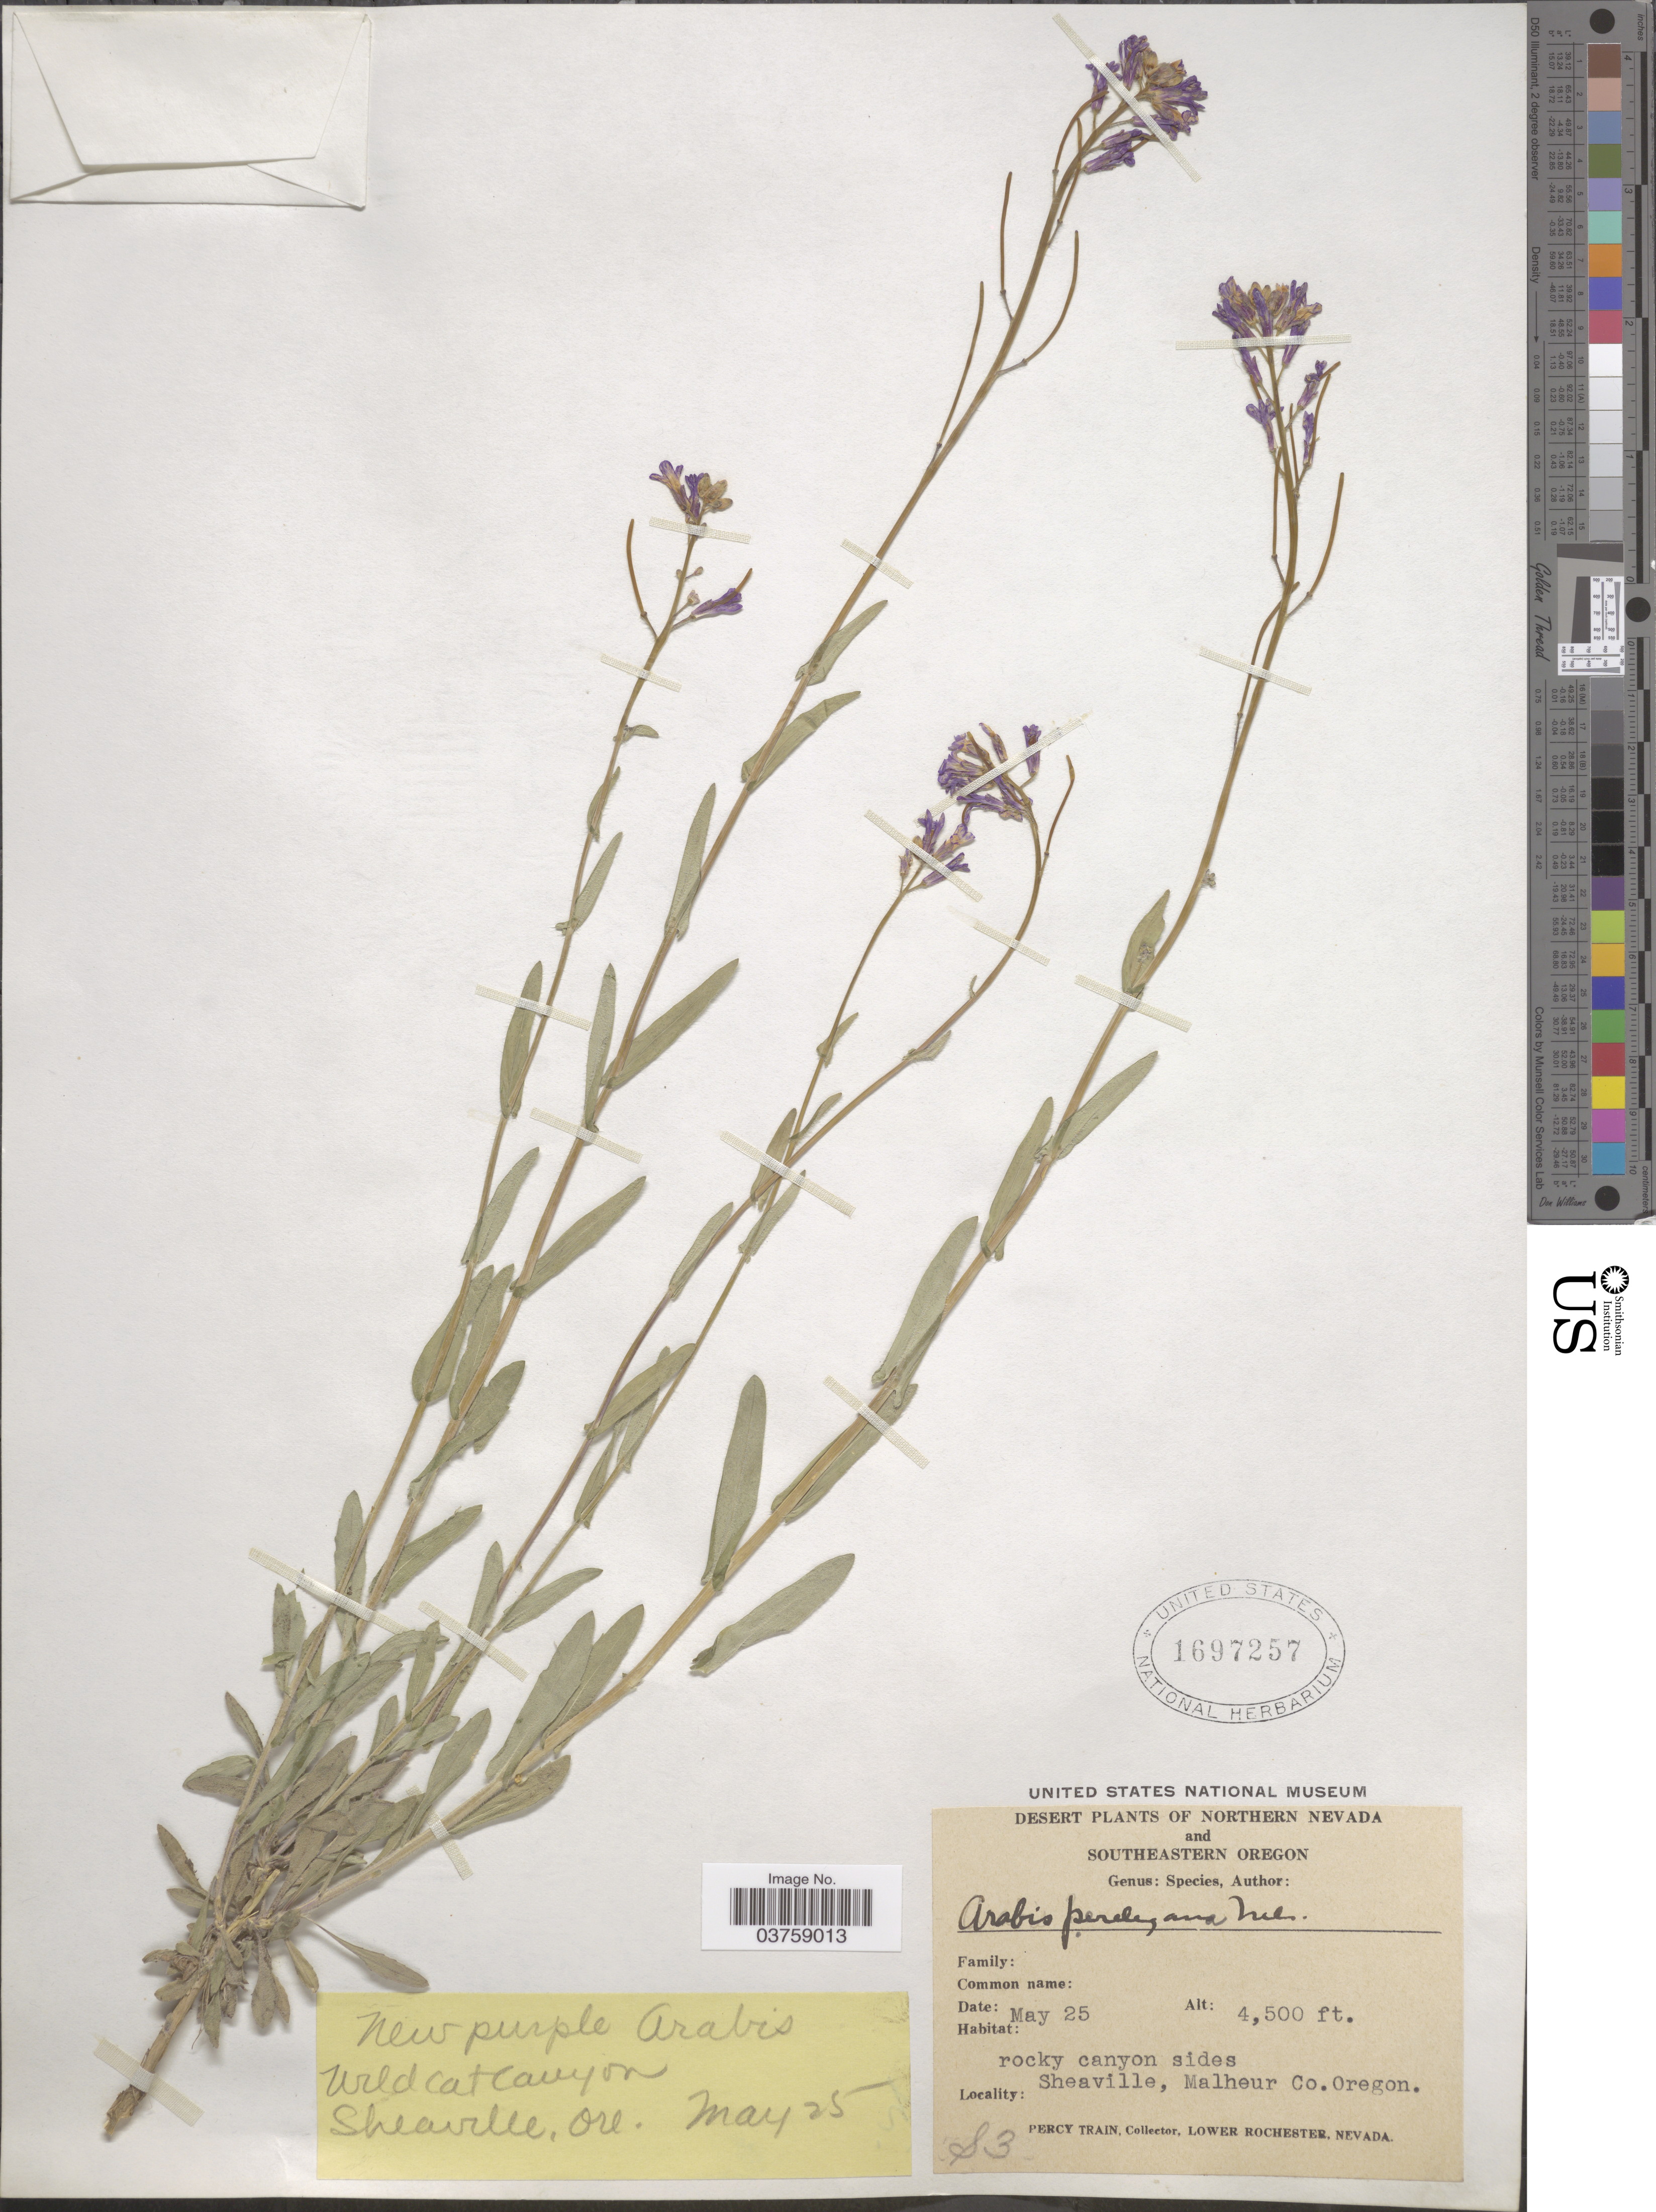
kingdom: Plantae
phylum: Tracheophyta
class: Magnoliopsida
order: Brassicales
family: Brassicaceae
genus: Arabis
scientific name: Arabis sparsiflora var. subvillosa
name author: (S. Watson) Rollins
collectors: P. Train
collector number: S3*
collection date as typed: Transcribed d/m/y: /5/25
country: United States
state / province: Oregon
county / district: Malheur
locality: Southeastern Oregon. Sheaville, Malheur Co.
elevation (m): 1372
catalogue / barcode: US 1697257